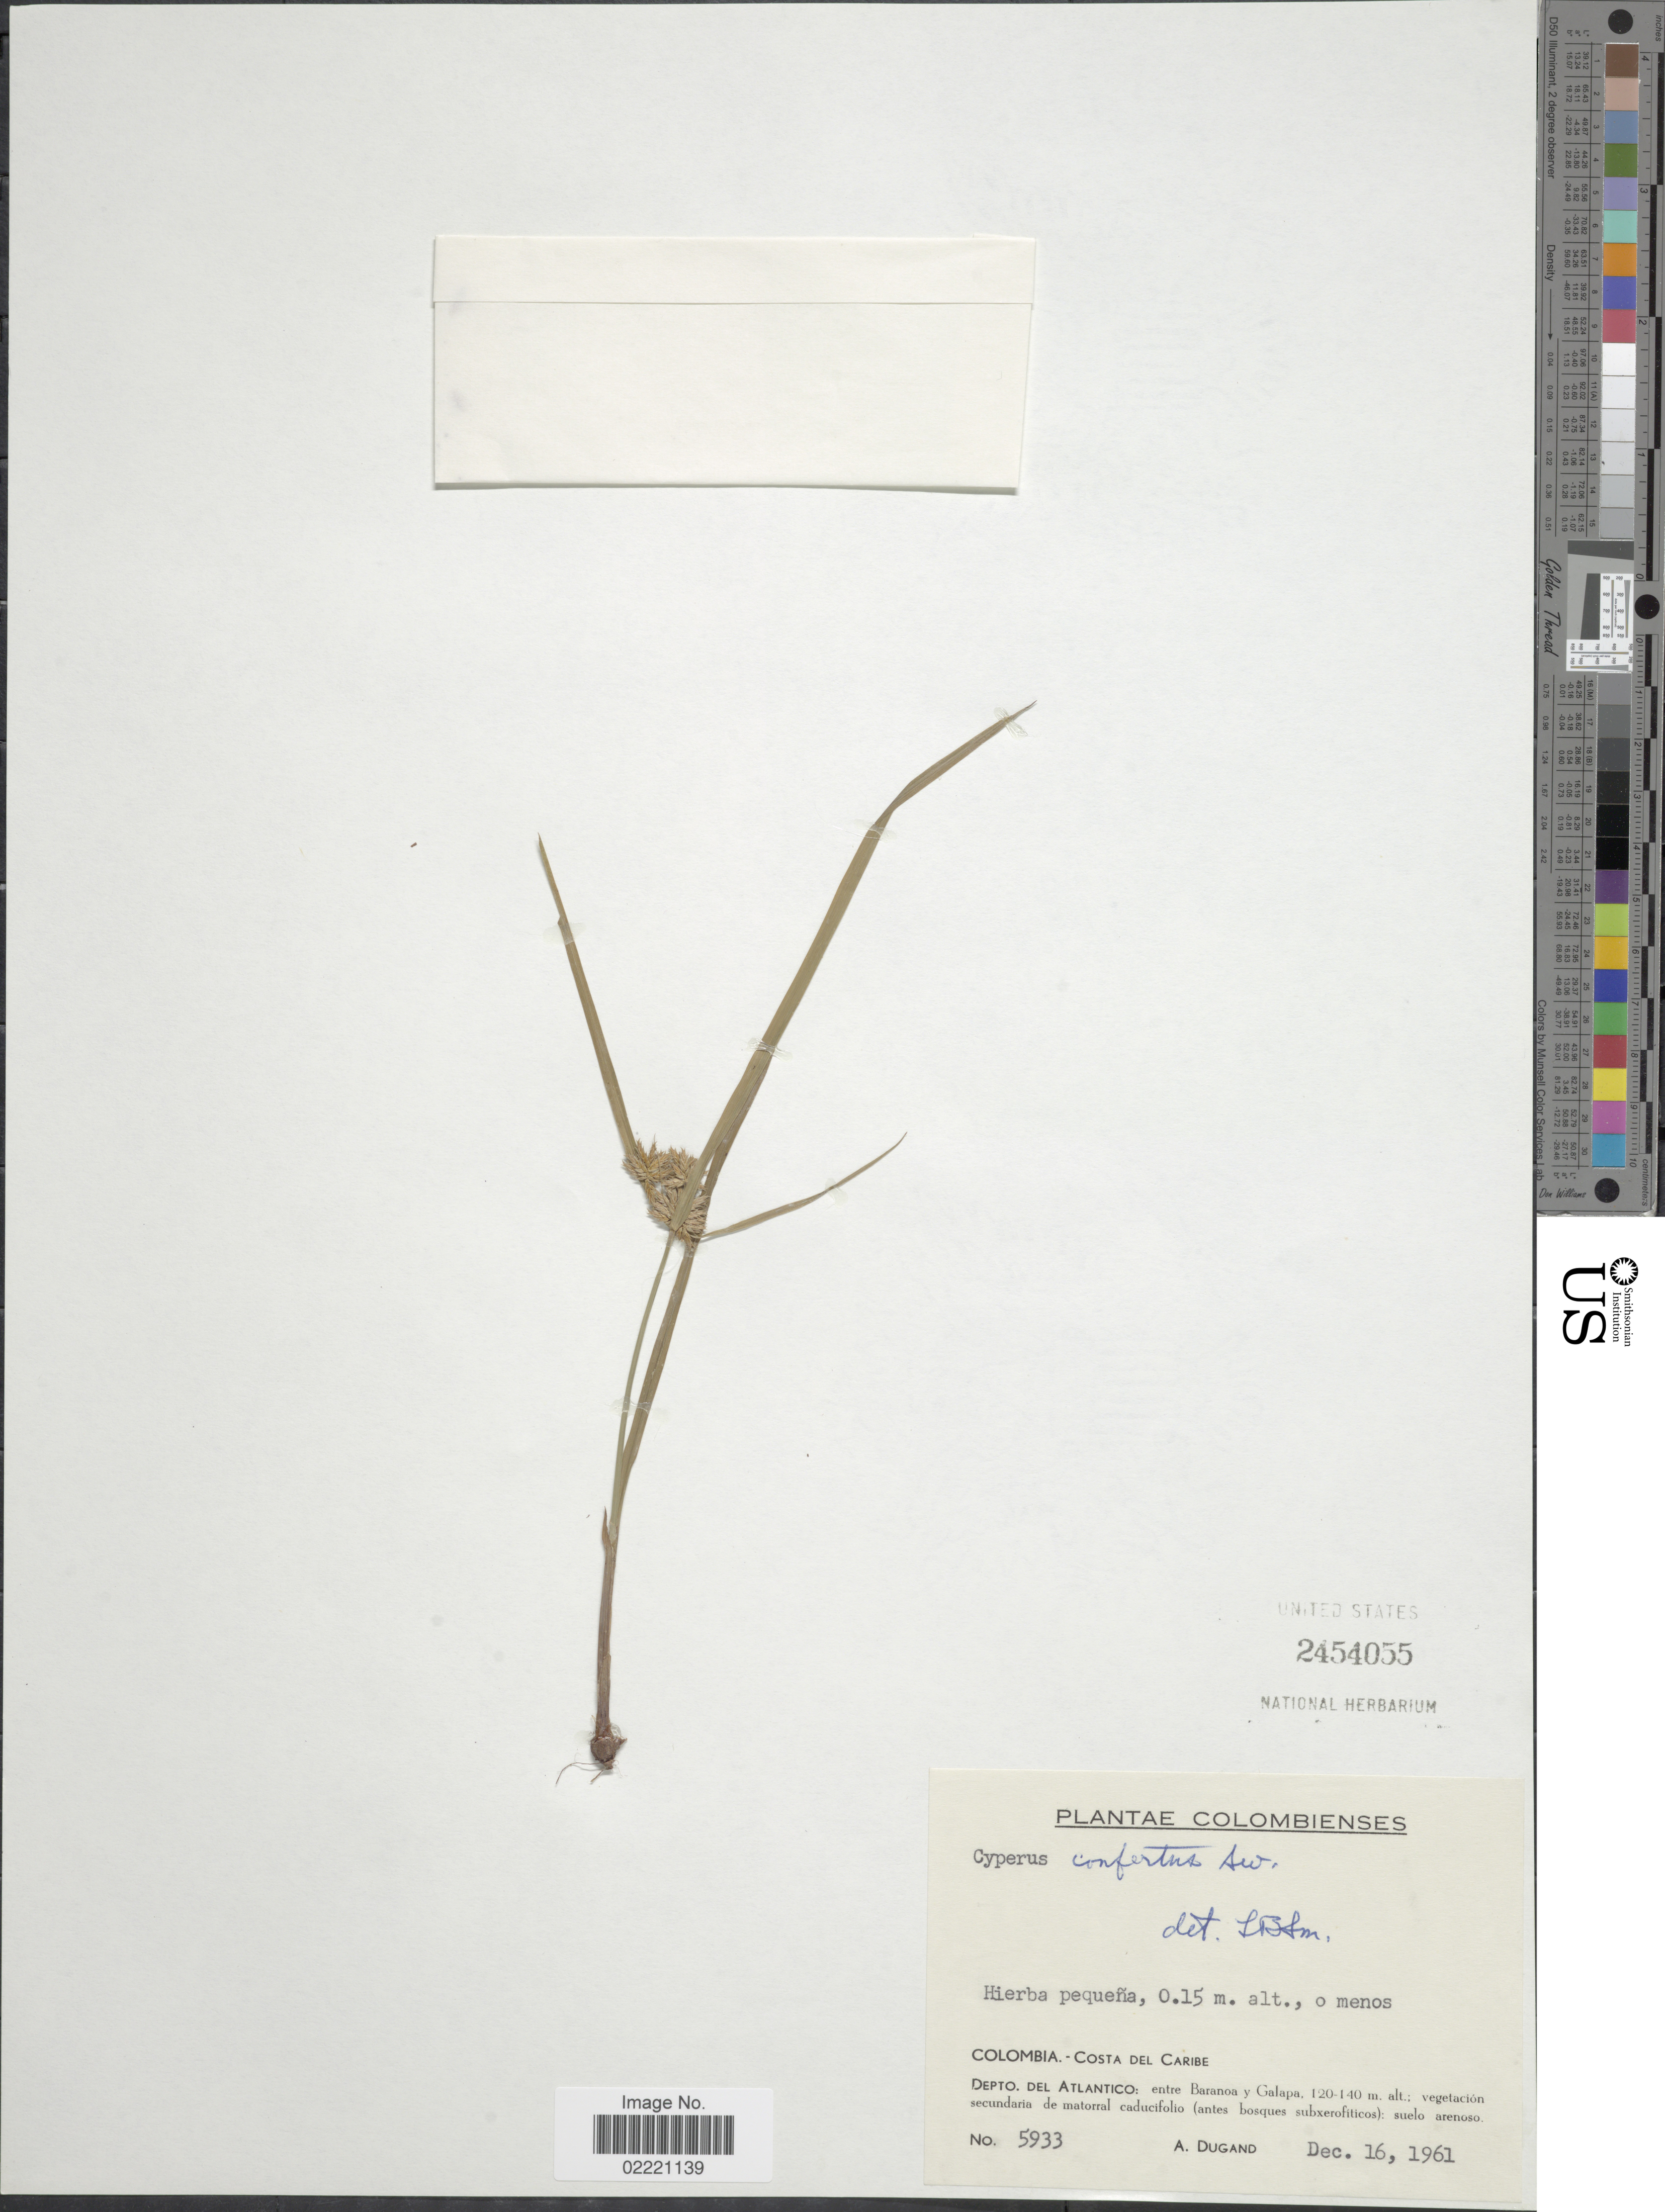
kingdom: Plantae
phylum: Tracheophyta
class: Liliopsida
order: Poales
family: Cyperaceae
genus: Cyperus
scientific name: Cyperus confertus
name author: Sw.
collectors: A. Dugand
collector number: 5933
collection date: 1961-12-16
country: Colombia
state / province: Atlántico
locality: Costa del Caribe, entre Baranoa y Galapa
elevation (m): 120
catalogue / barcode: US 2454055